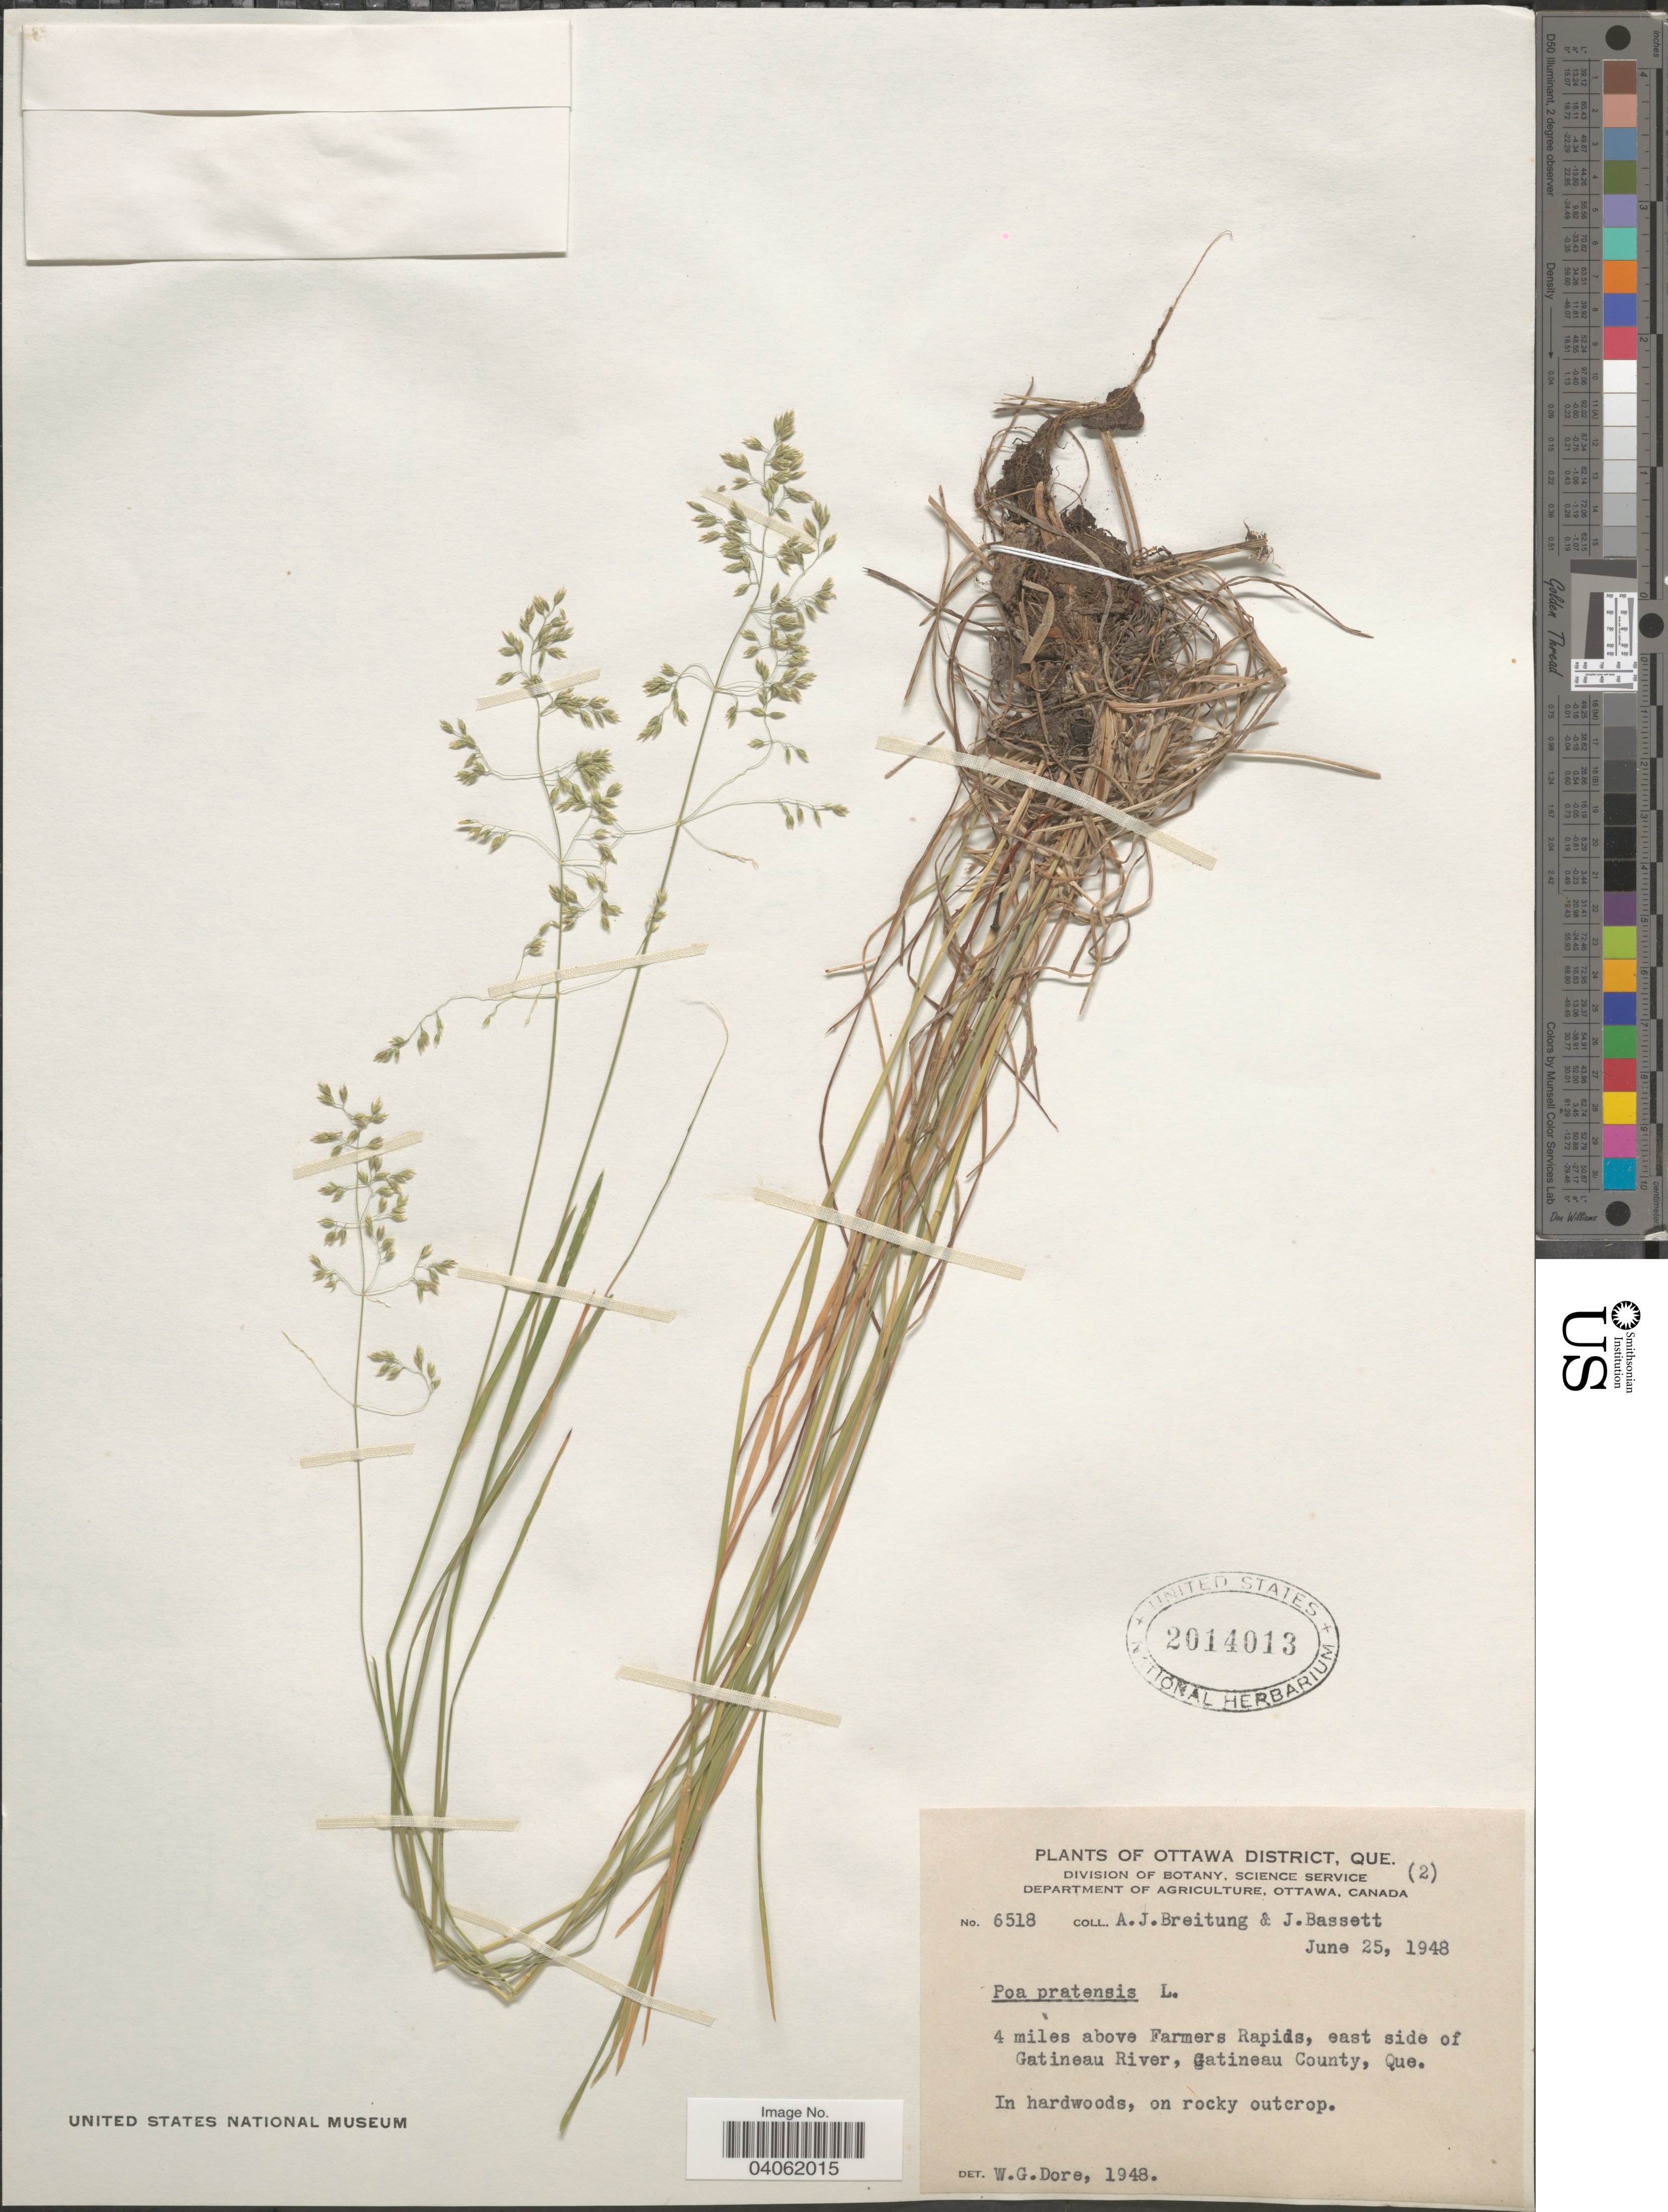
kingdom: Plantae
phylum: Tracheophyta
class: Liliopsida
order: Poales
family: Poaceae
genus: Poa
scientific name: Poa pratensis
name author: L.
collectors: A. Breitung & J. Bassett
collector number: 6518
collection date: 1948-06-25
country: Canada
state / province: Quebec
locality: Ottawa District. 4 miles above Farmers Rapids, east side of Gatineau River, Gatineau County.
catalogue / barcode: US 2014013